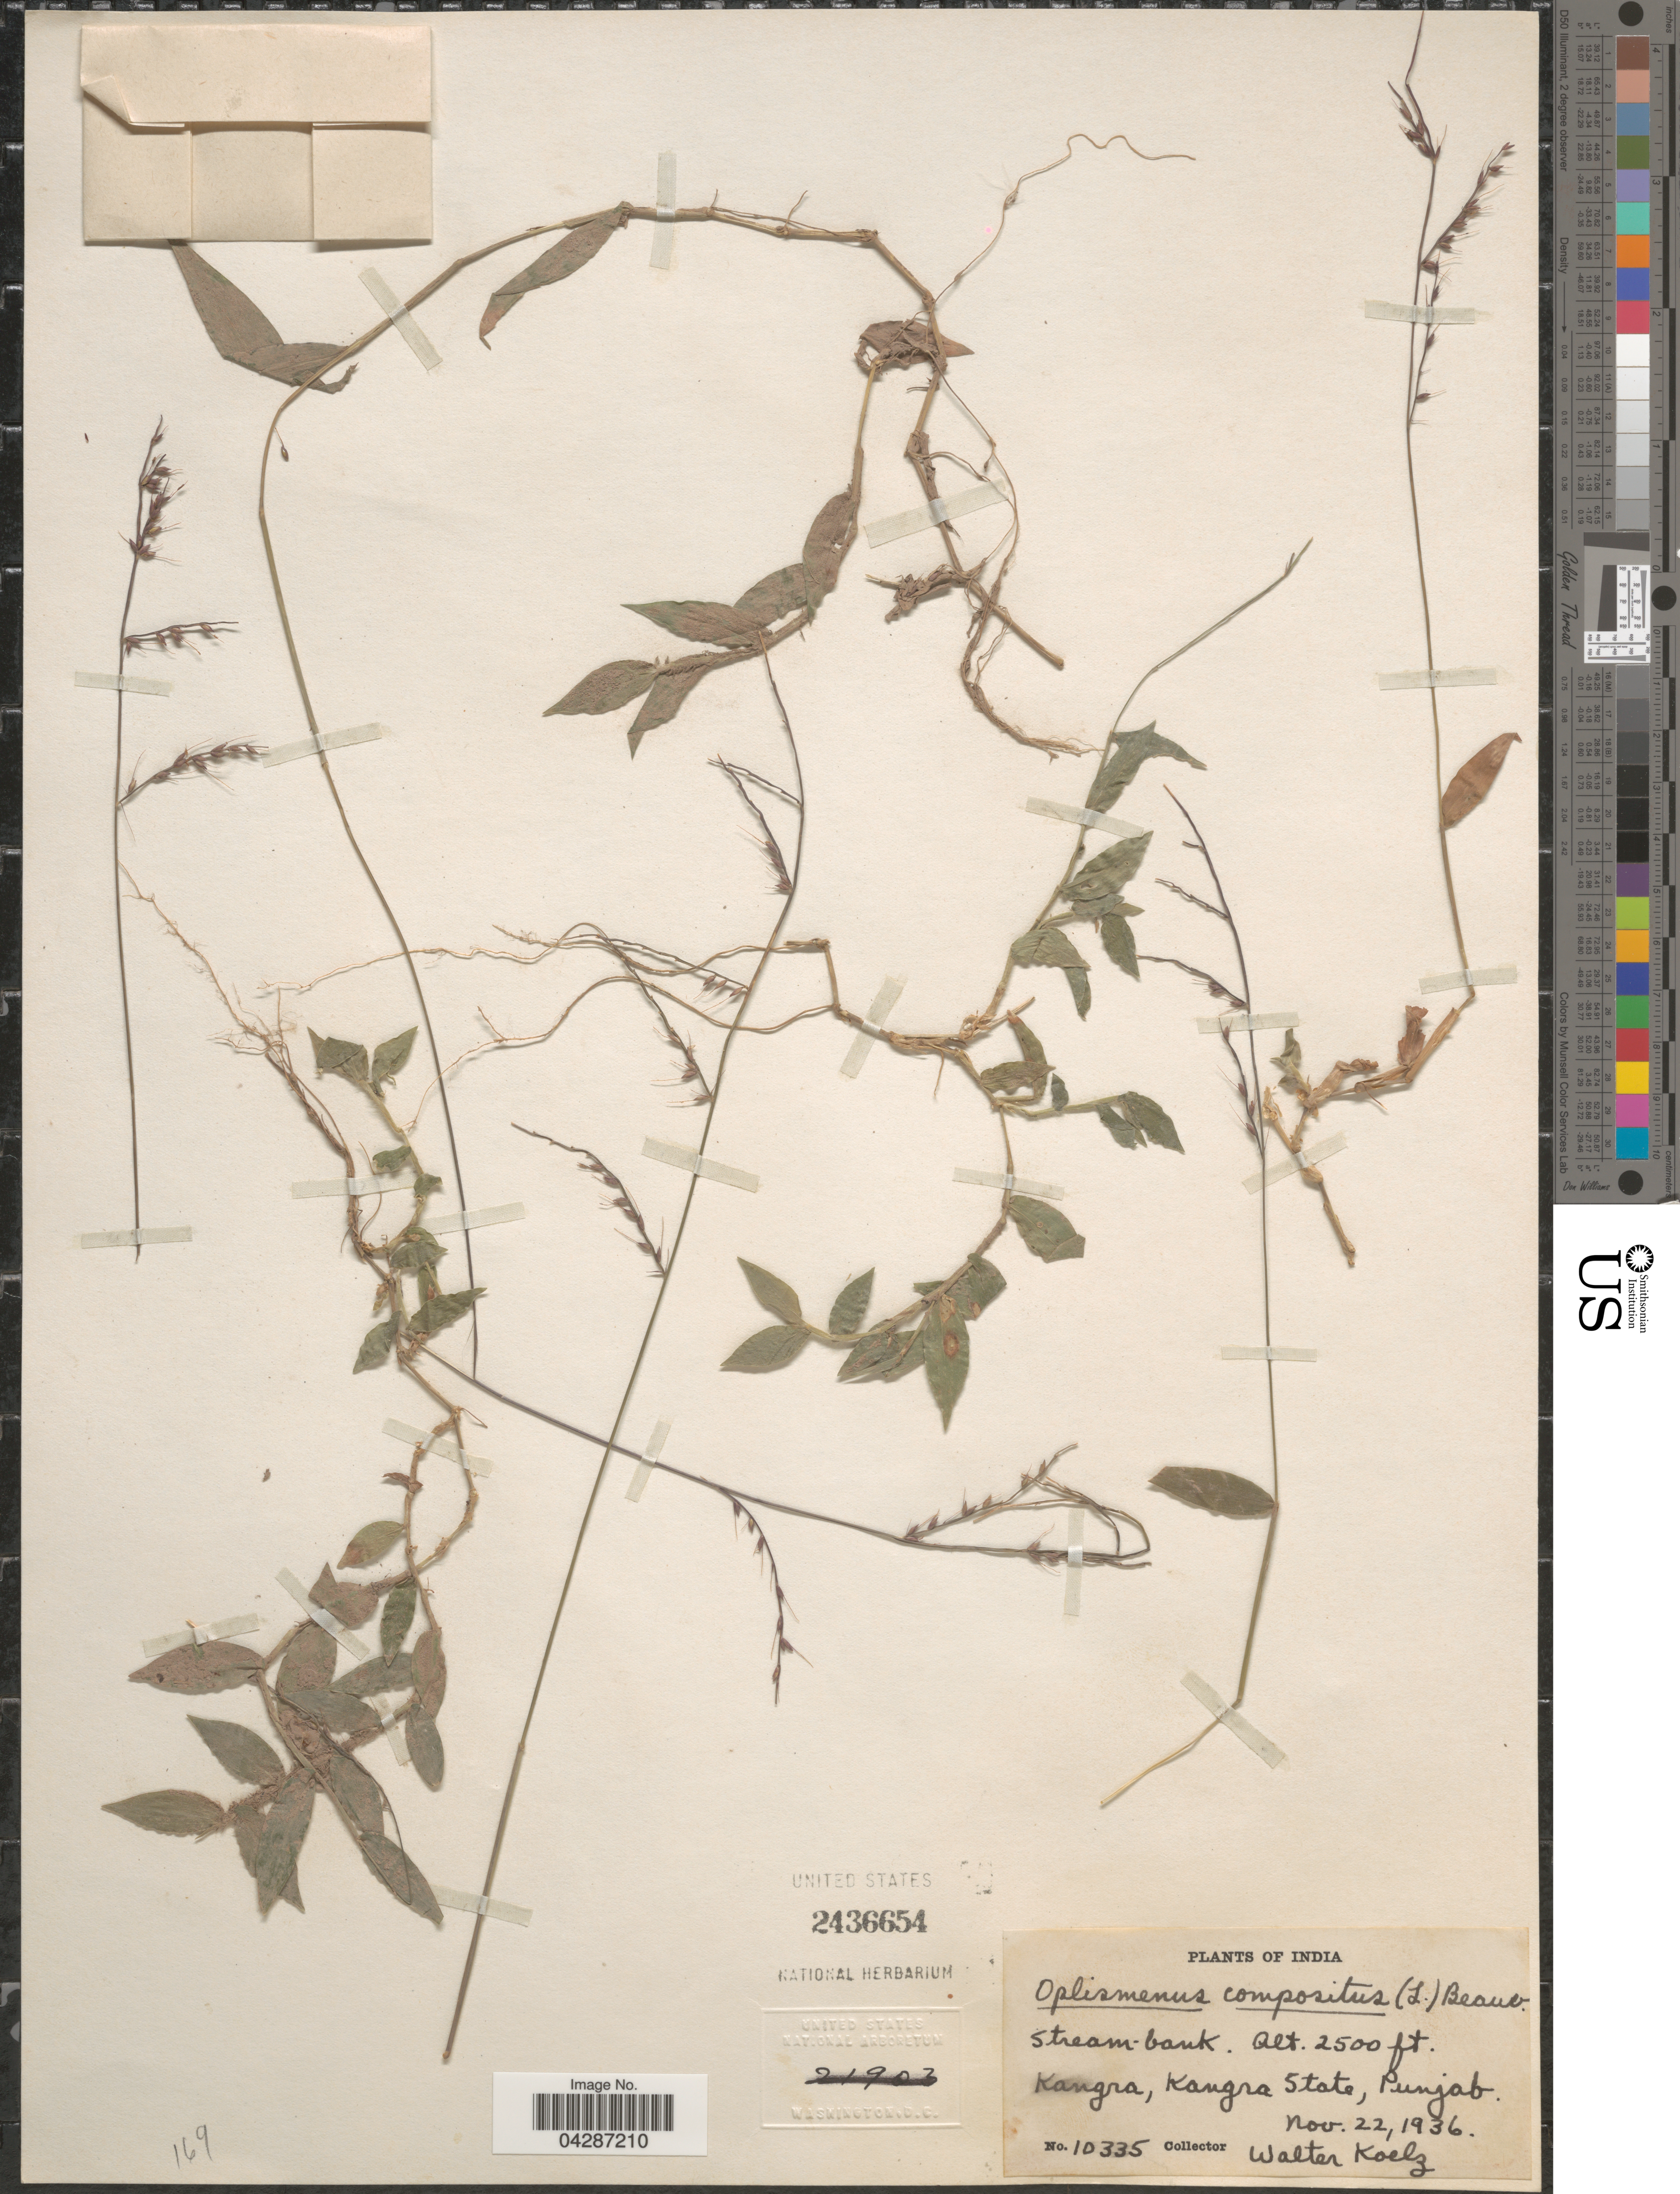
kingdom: Plantae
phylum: Tracheophyta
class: Liliopsida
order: Poales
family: Poaceae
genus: Oplismenus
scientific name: Oplismenus compositus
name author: (L.) P. Beauv.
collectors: W. N. Koelz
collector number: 10335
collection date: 1936-11-22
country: India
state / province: Punjab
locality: Stream-bank. Kangra, Kangra State.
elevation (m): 762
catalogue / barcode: US 2436654